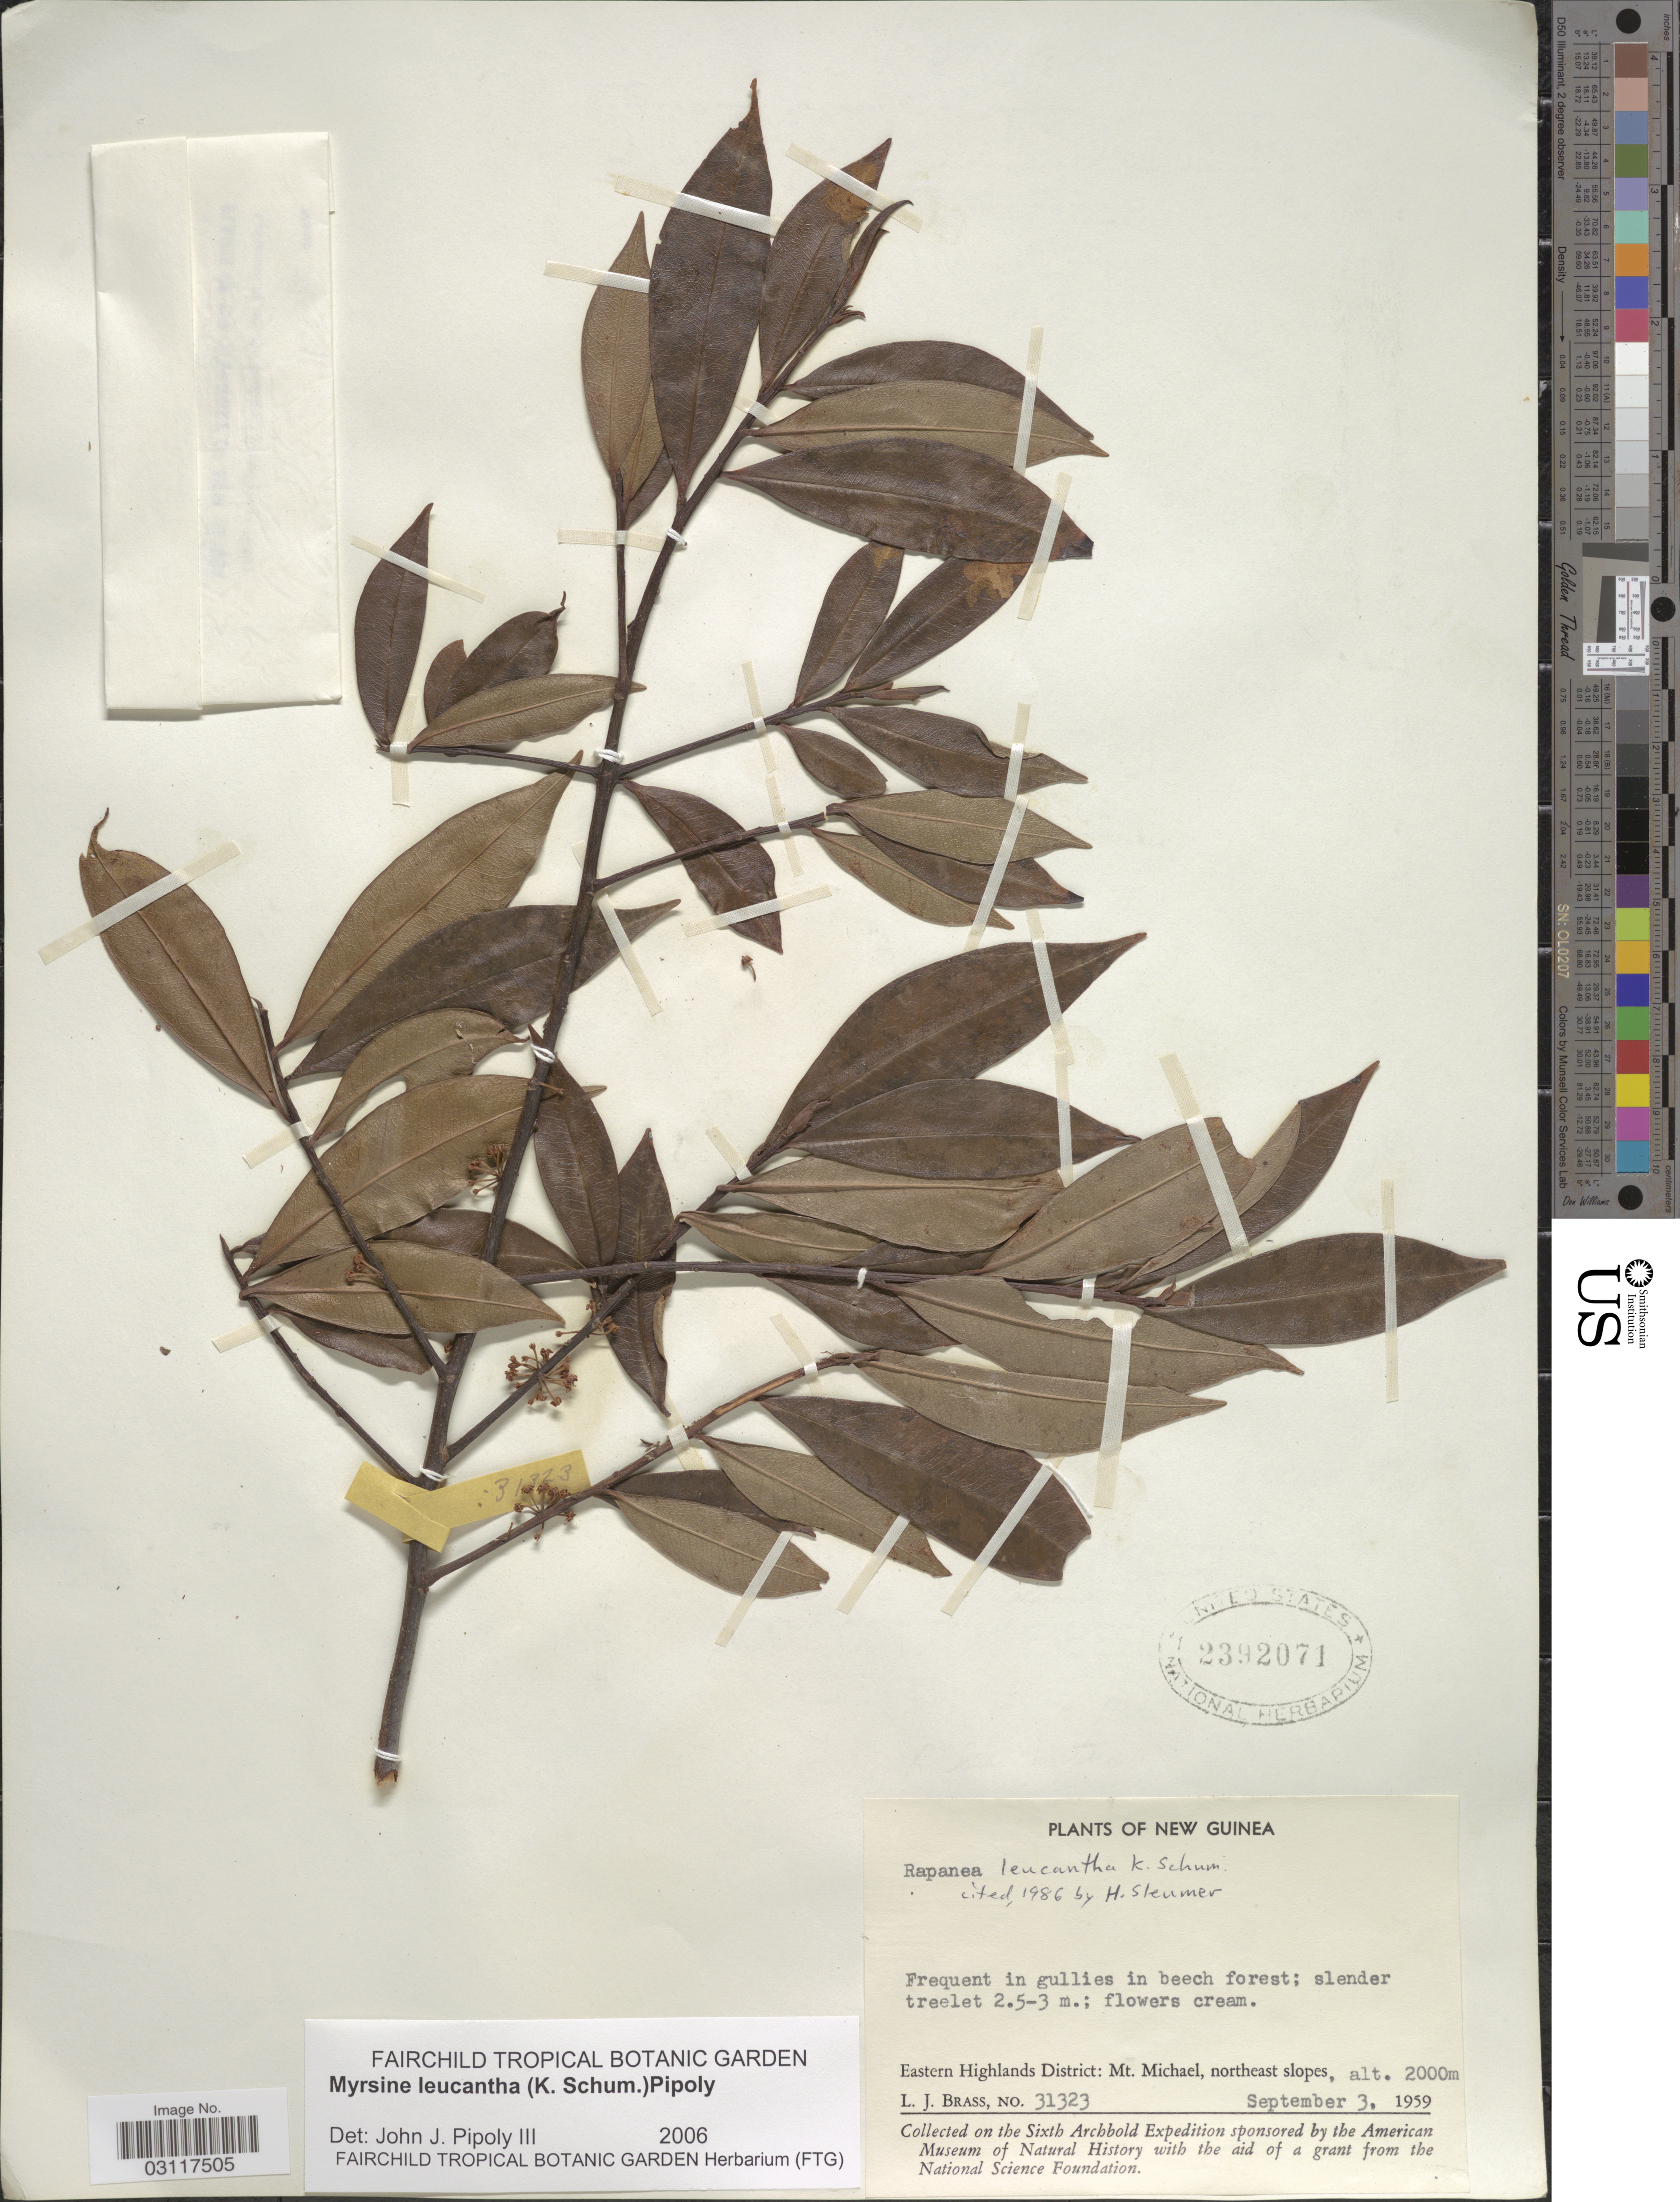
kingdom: Plantae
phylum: Tracheophyta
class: Magnoliopsida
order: Ericales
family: Primulaceae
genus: Myrsine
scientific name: Myrsine leucantha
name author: (K. Schum.) Pipoly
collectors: L. J. Brass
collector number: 31323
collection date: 1959-09-03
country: Papua New Guinea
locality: New Guinea, Eastern Highlands District: Mt. Michael, northeast slopes.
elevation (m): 2000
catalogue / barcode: US 2392071